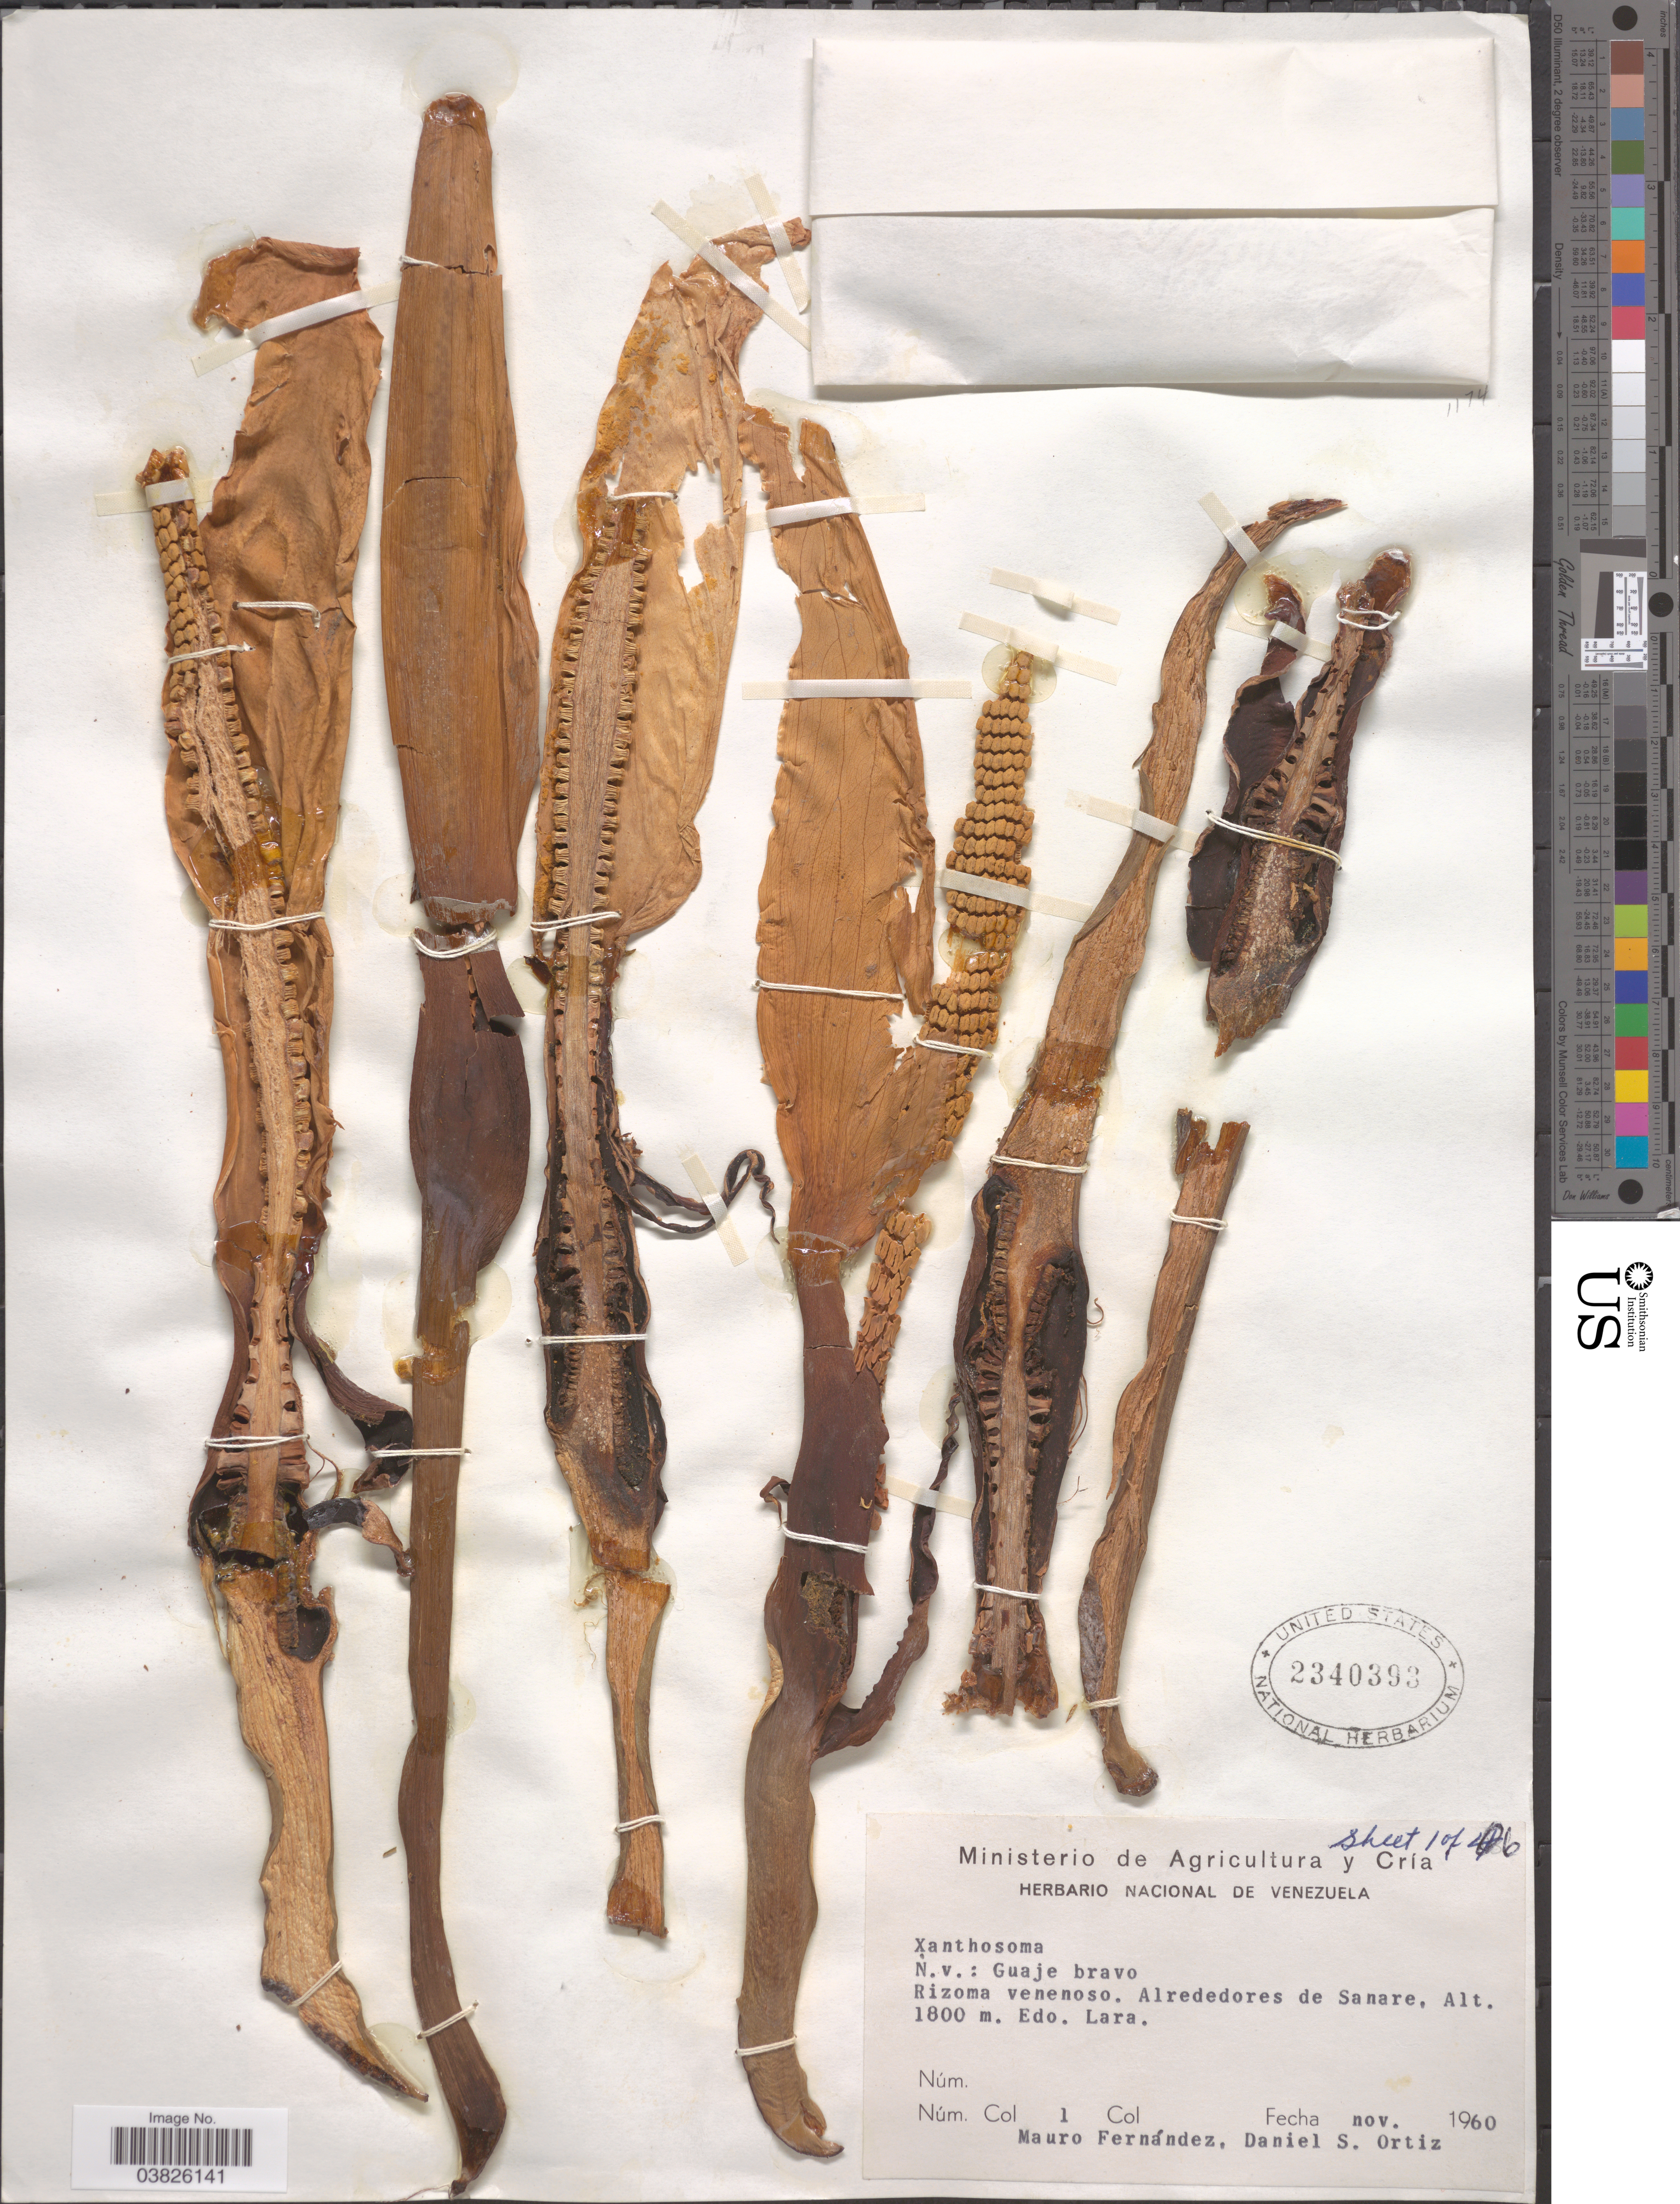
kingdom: Plantae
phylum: Tracheophyta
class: Liliopsida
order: Alismatales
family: Araceae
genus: Xanthosoma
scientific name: Xanthosoma sp.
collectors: M. Fernández & D. Ortiz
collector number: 1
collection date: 1960-11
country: Venezuela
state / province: Lara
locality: Alrededores de Sanare.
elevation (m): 1800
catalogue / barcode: US 2340393